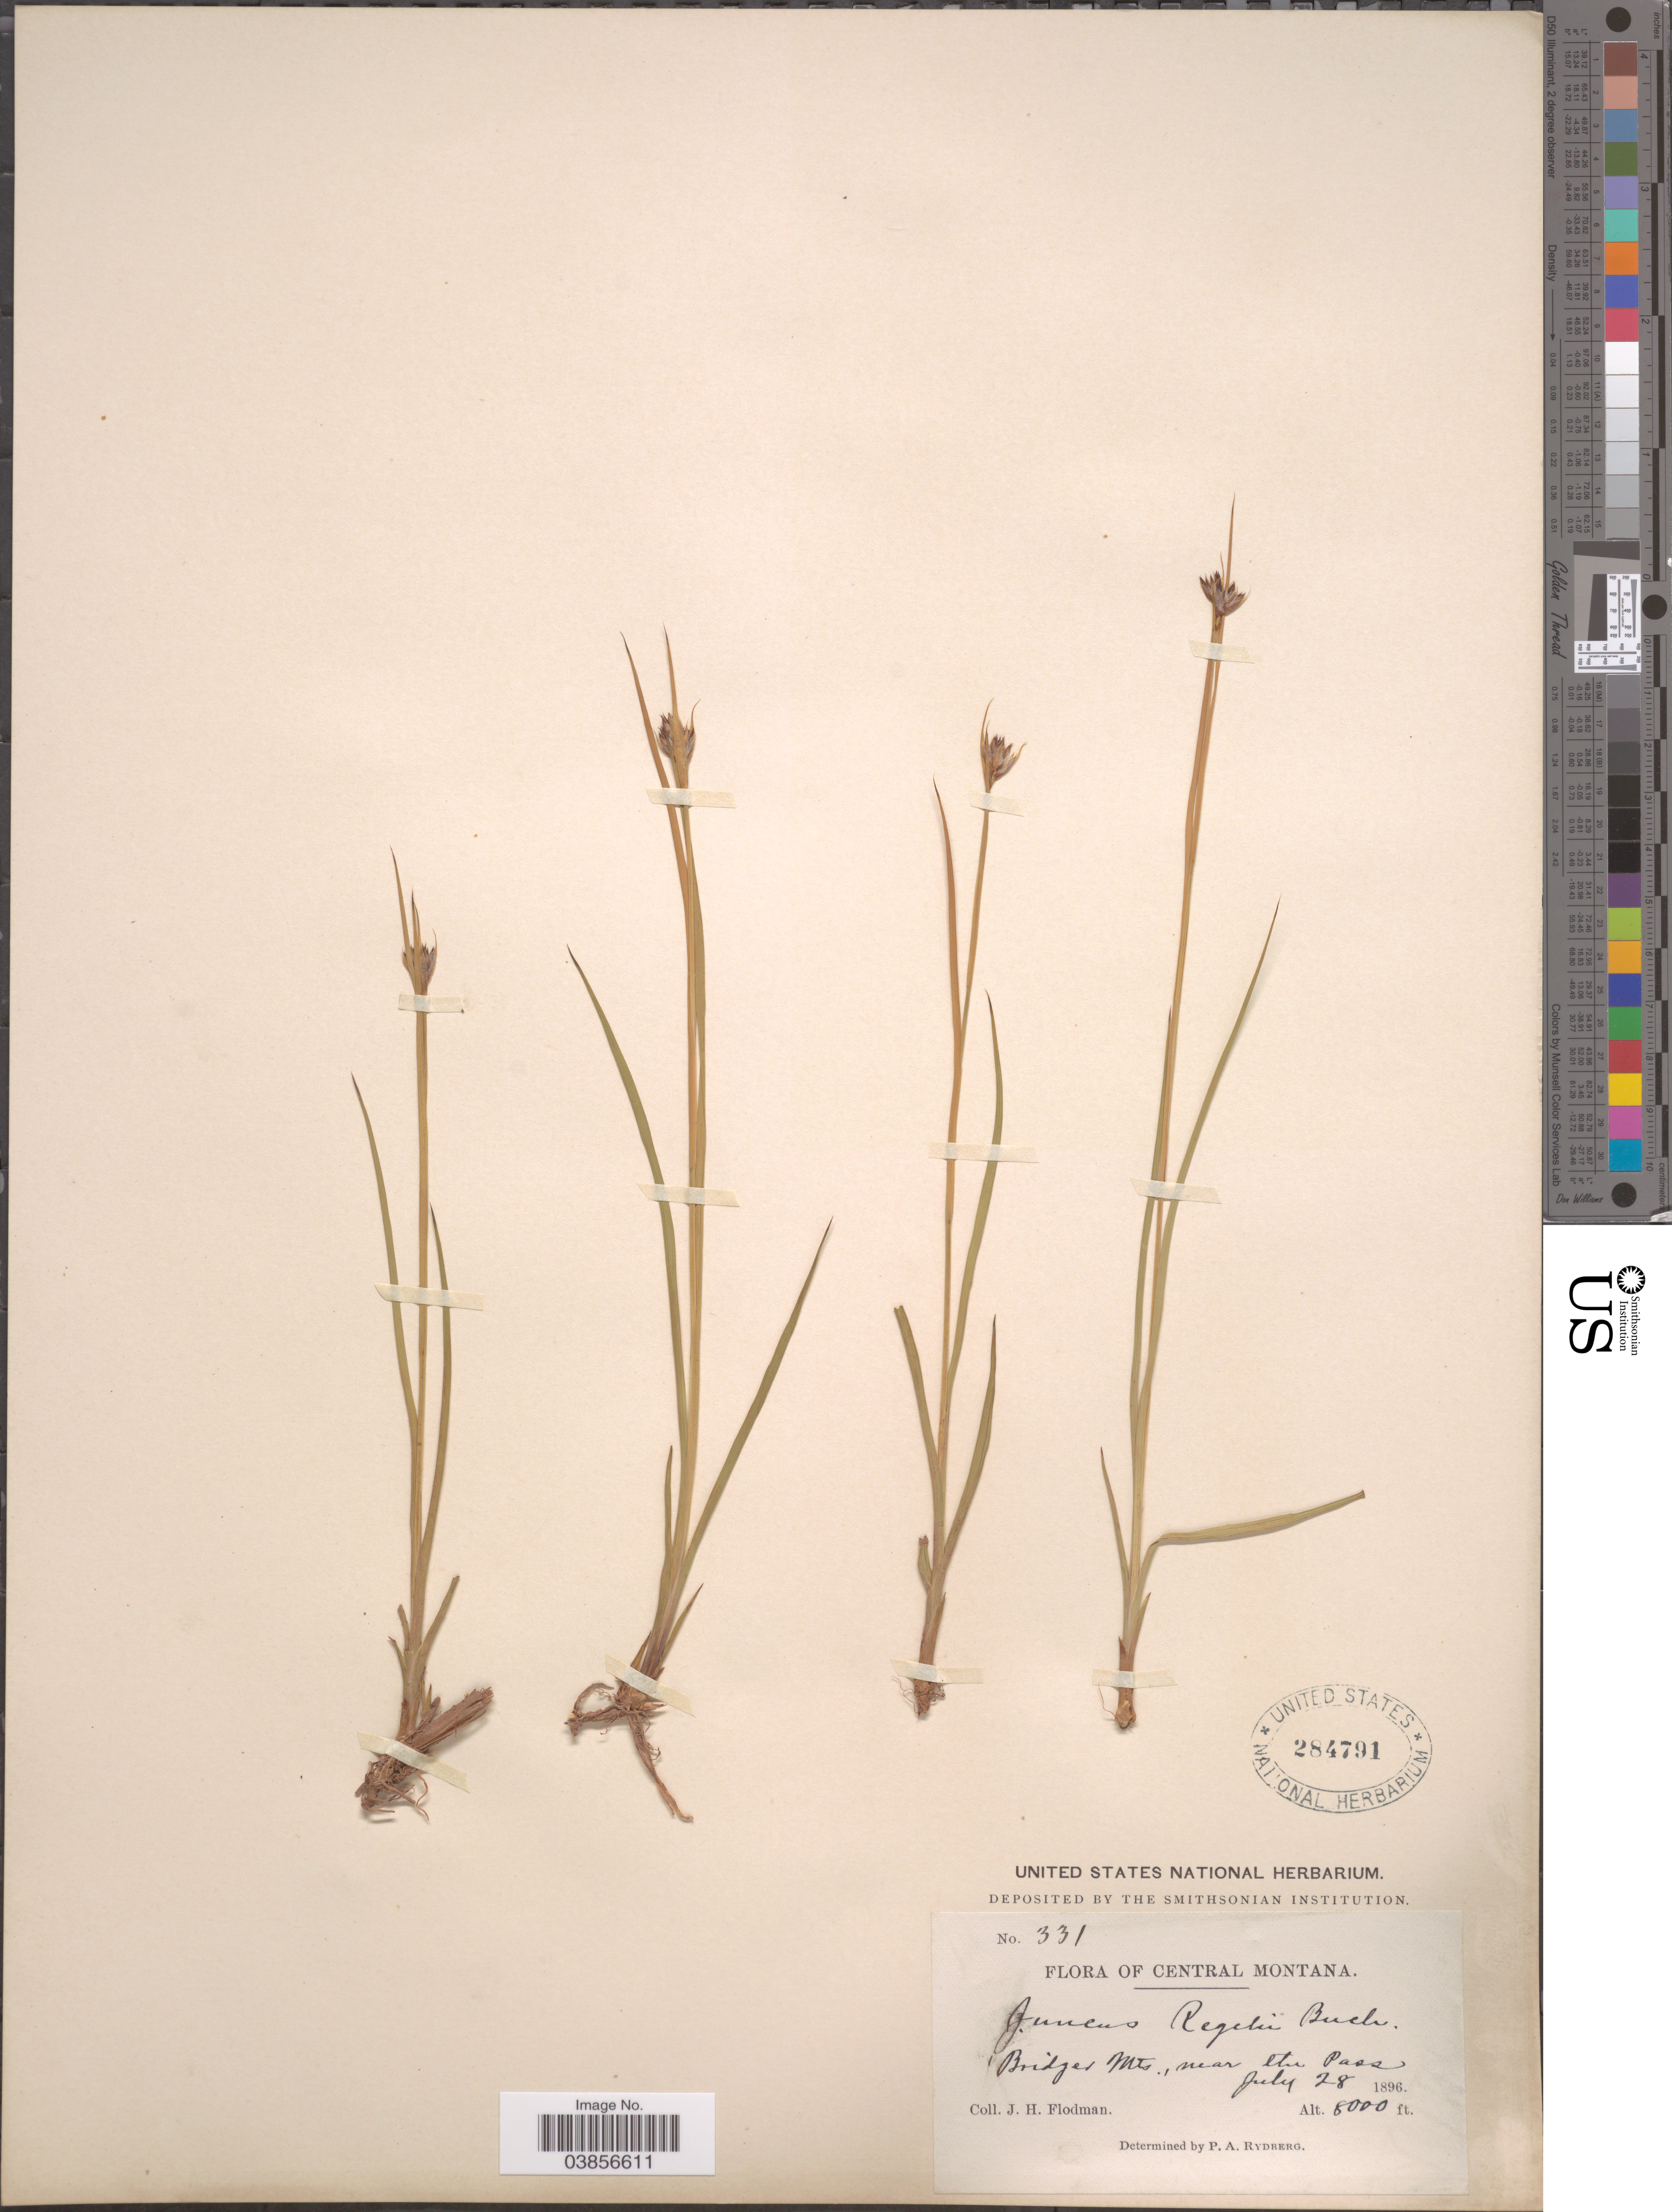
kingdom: Plantae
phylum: Tracheophyta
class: Liliopsida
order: Poales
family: Juncaceae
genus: Juncus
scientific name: Juncus regelii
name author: Buchenau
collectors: J. Flodman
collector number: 331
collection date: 1896-07-28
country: United States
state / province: Montana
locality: Central Montana. Bridger Mts., near the Pass.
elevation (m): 2438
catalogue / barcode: US 284791